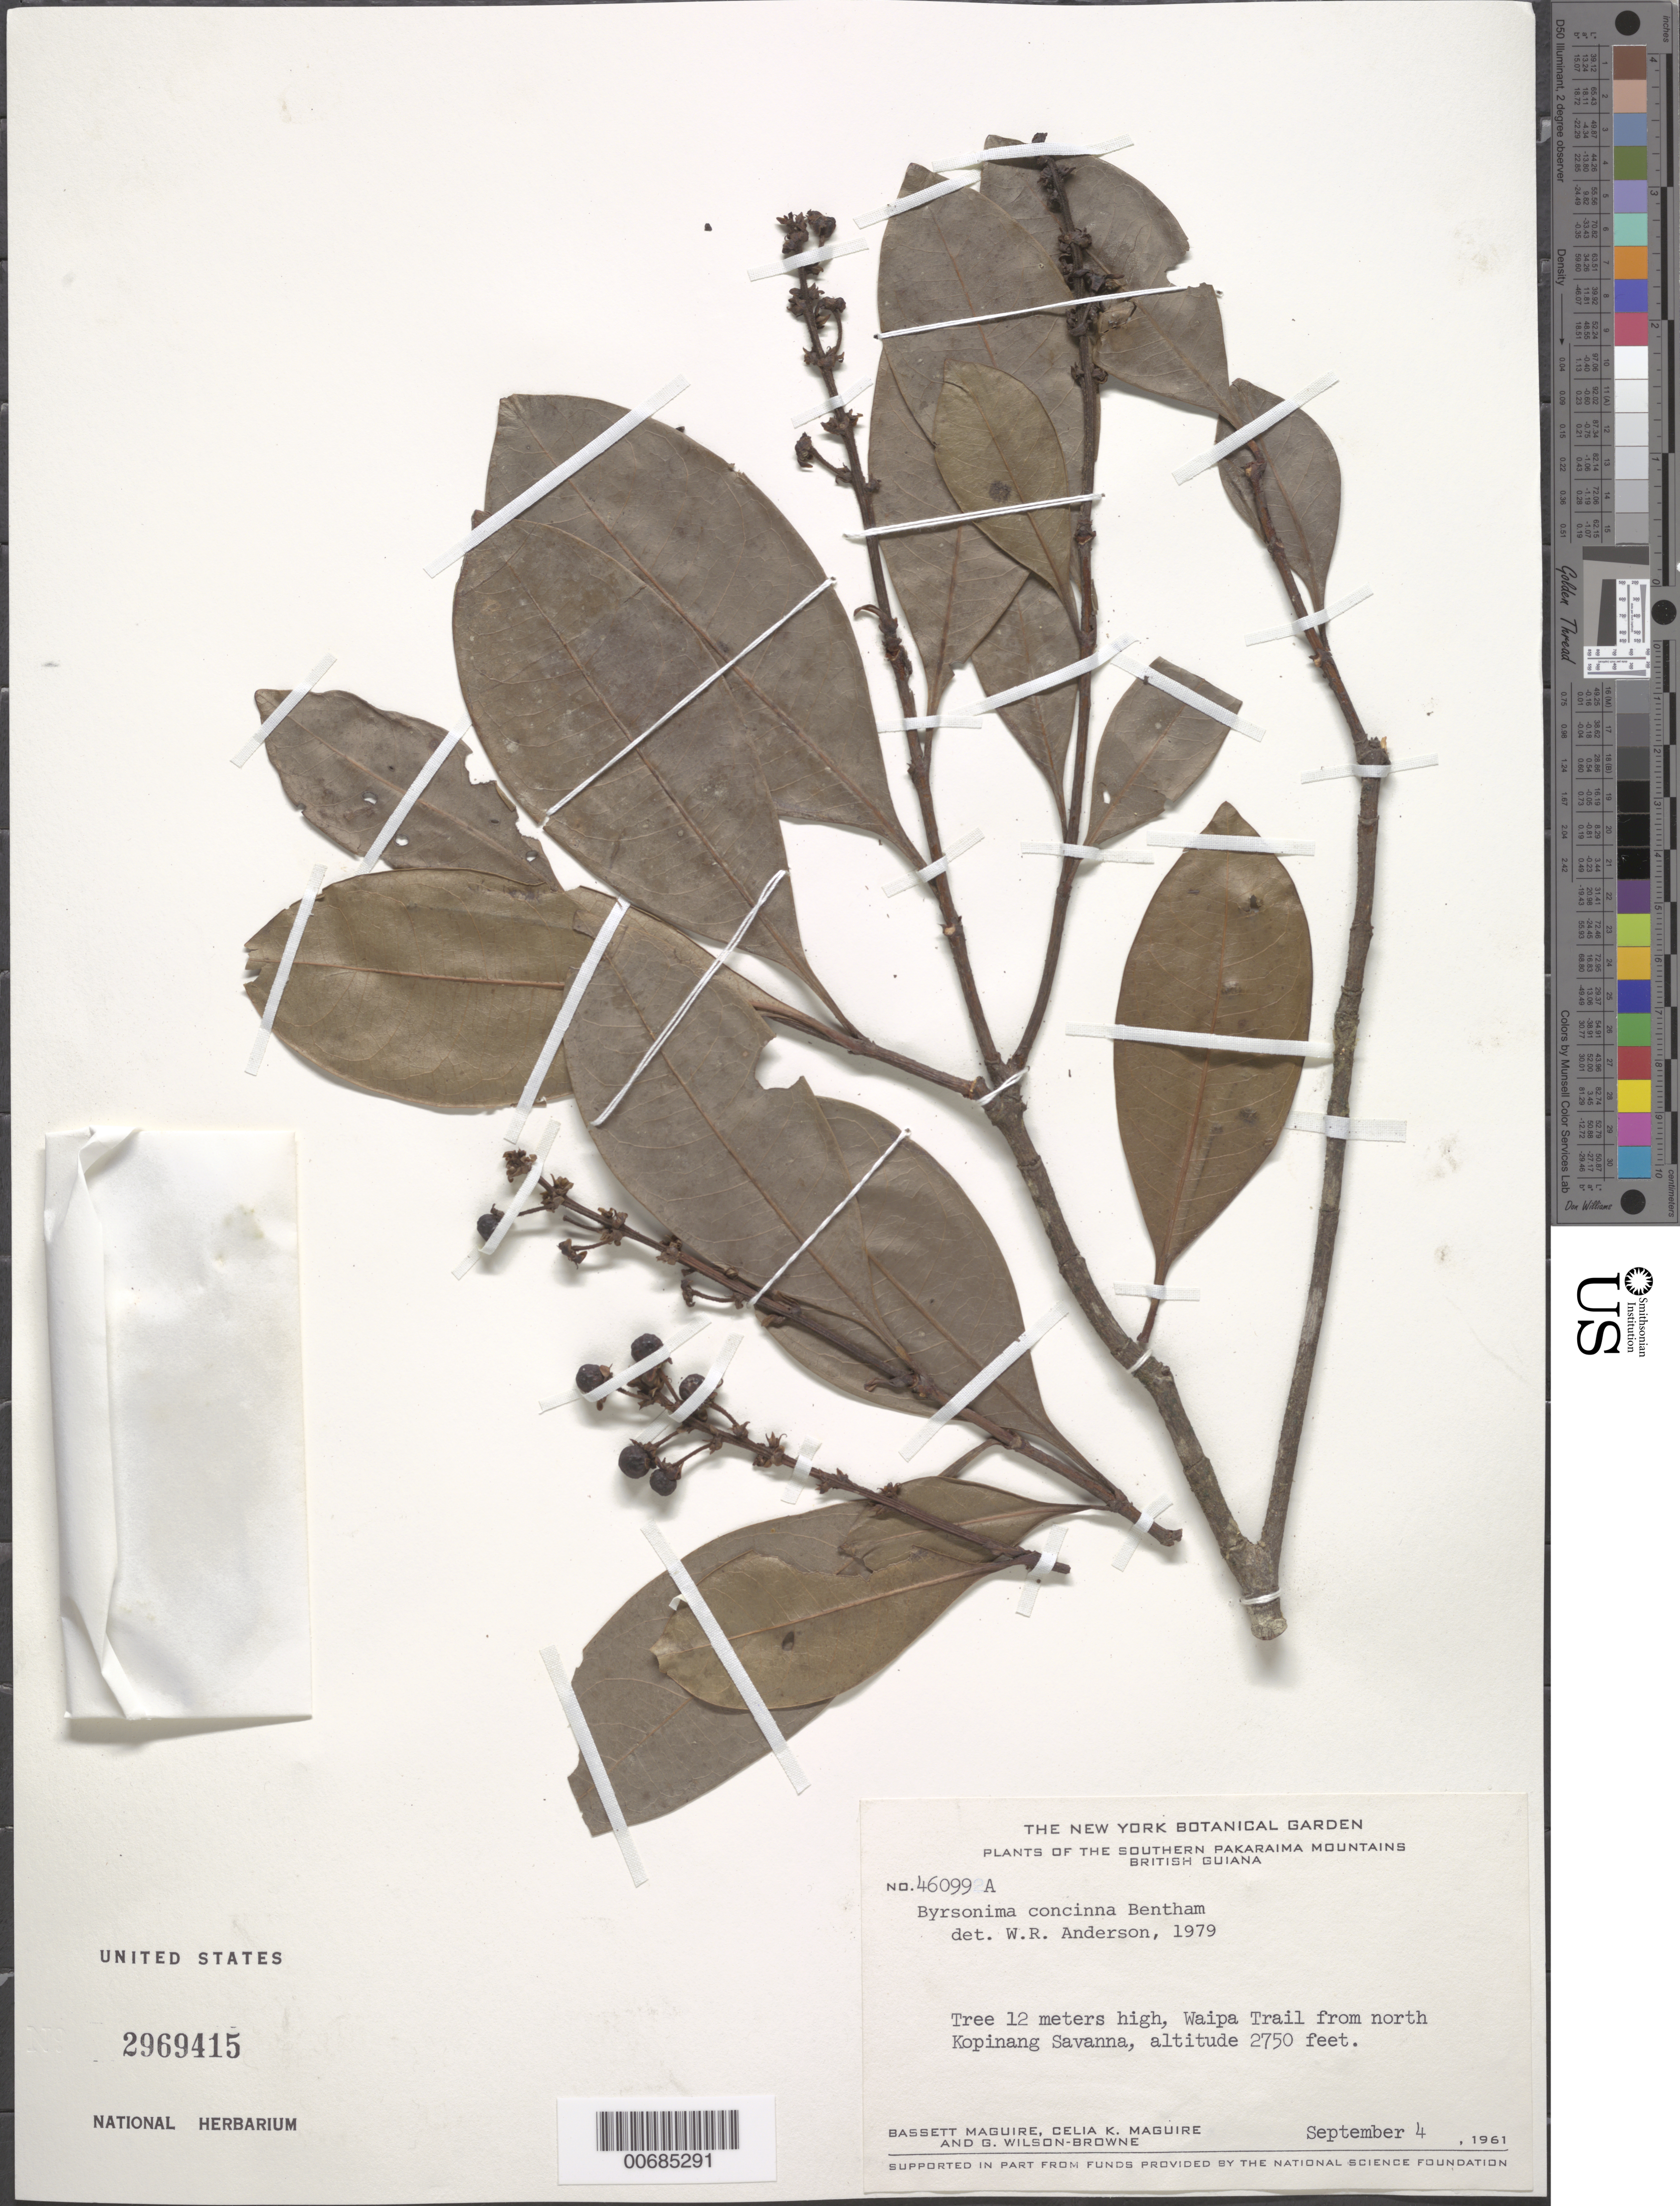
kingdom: Plantae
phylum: Tracheophyta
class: Magnoliopsida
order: Malpighiales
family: Malpighiaceae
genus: Byrsonima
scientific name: Byrsonima concinna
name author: Benth.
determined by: Anderson, W. R., (MICH), University of Michigan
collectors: B. Maguire, C. K. Maguire & G. Wilson-Browne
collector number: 46099 a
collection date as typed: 4-Sep-61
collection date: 1961-09-04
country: Guyana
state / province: Potaro-Siparuni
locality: Kopinang Savanna, Waipa Trail, Pakaraima Mts.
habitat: Trailside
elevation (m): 838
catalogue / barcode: US 2969415